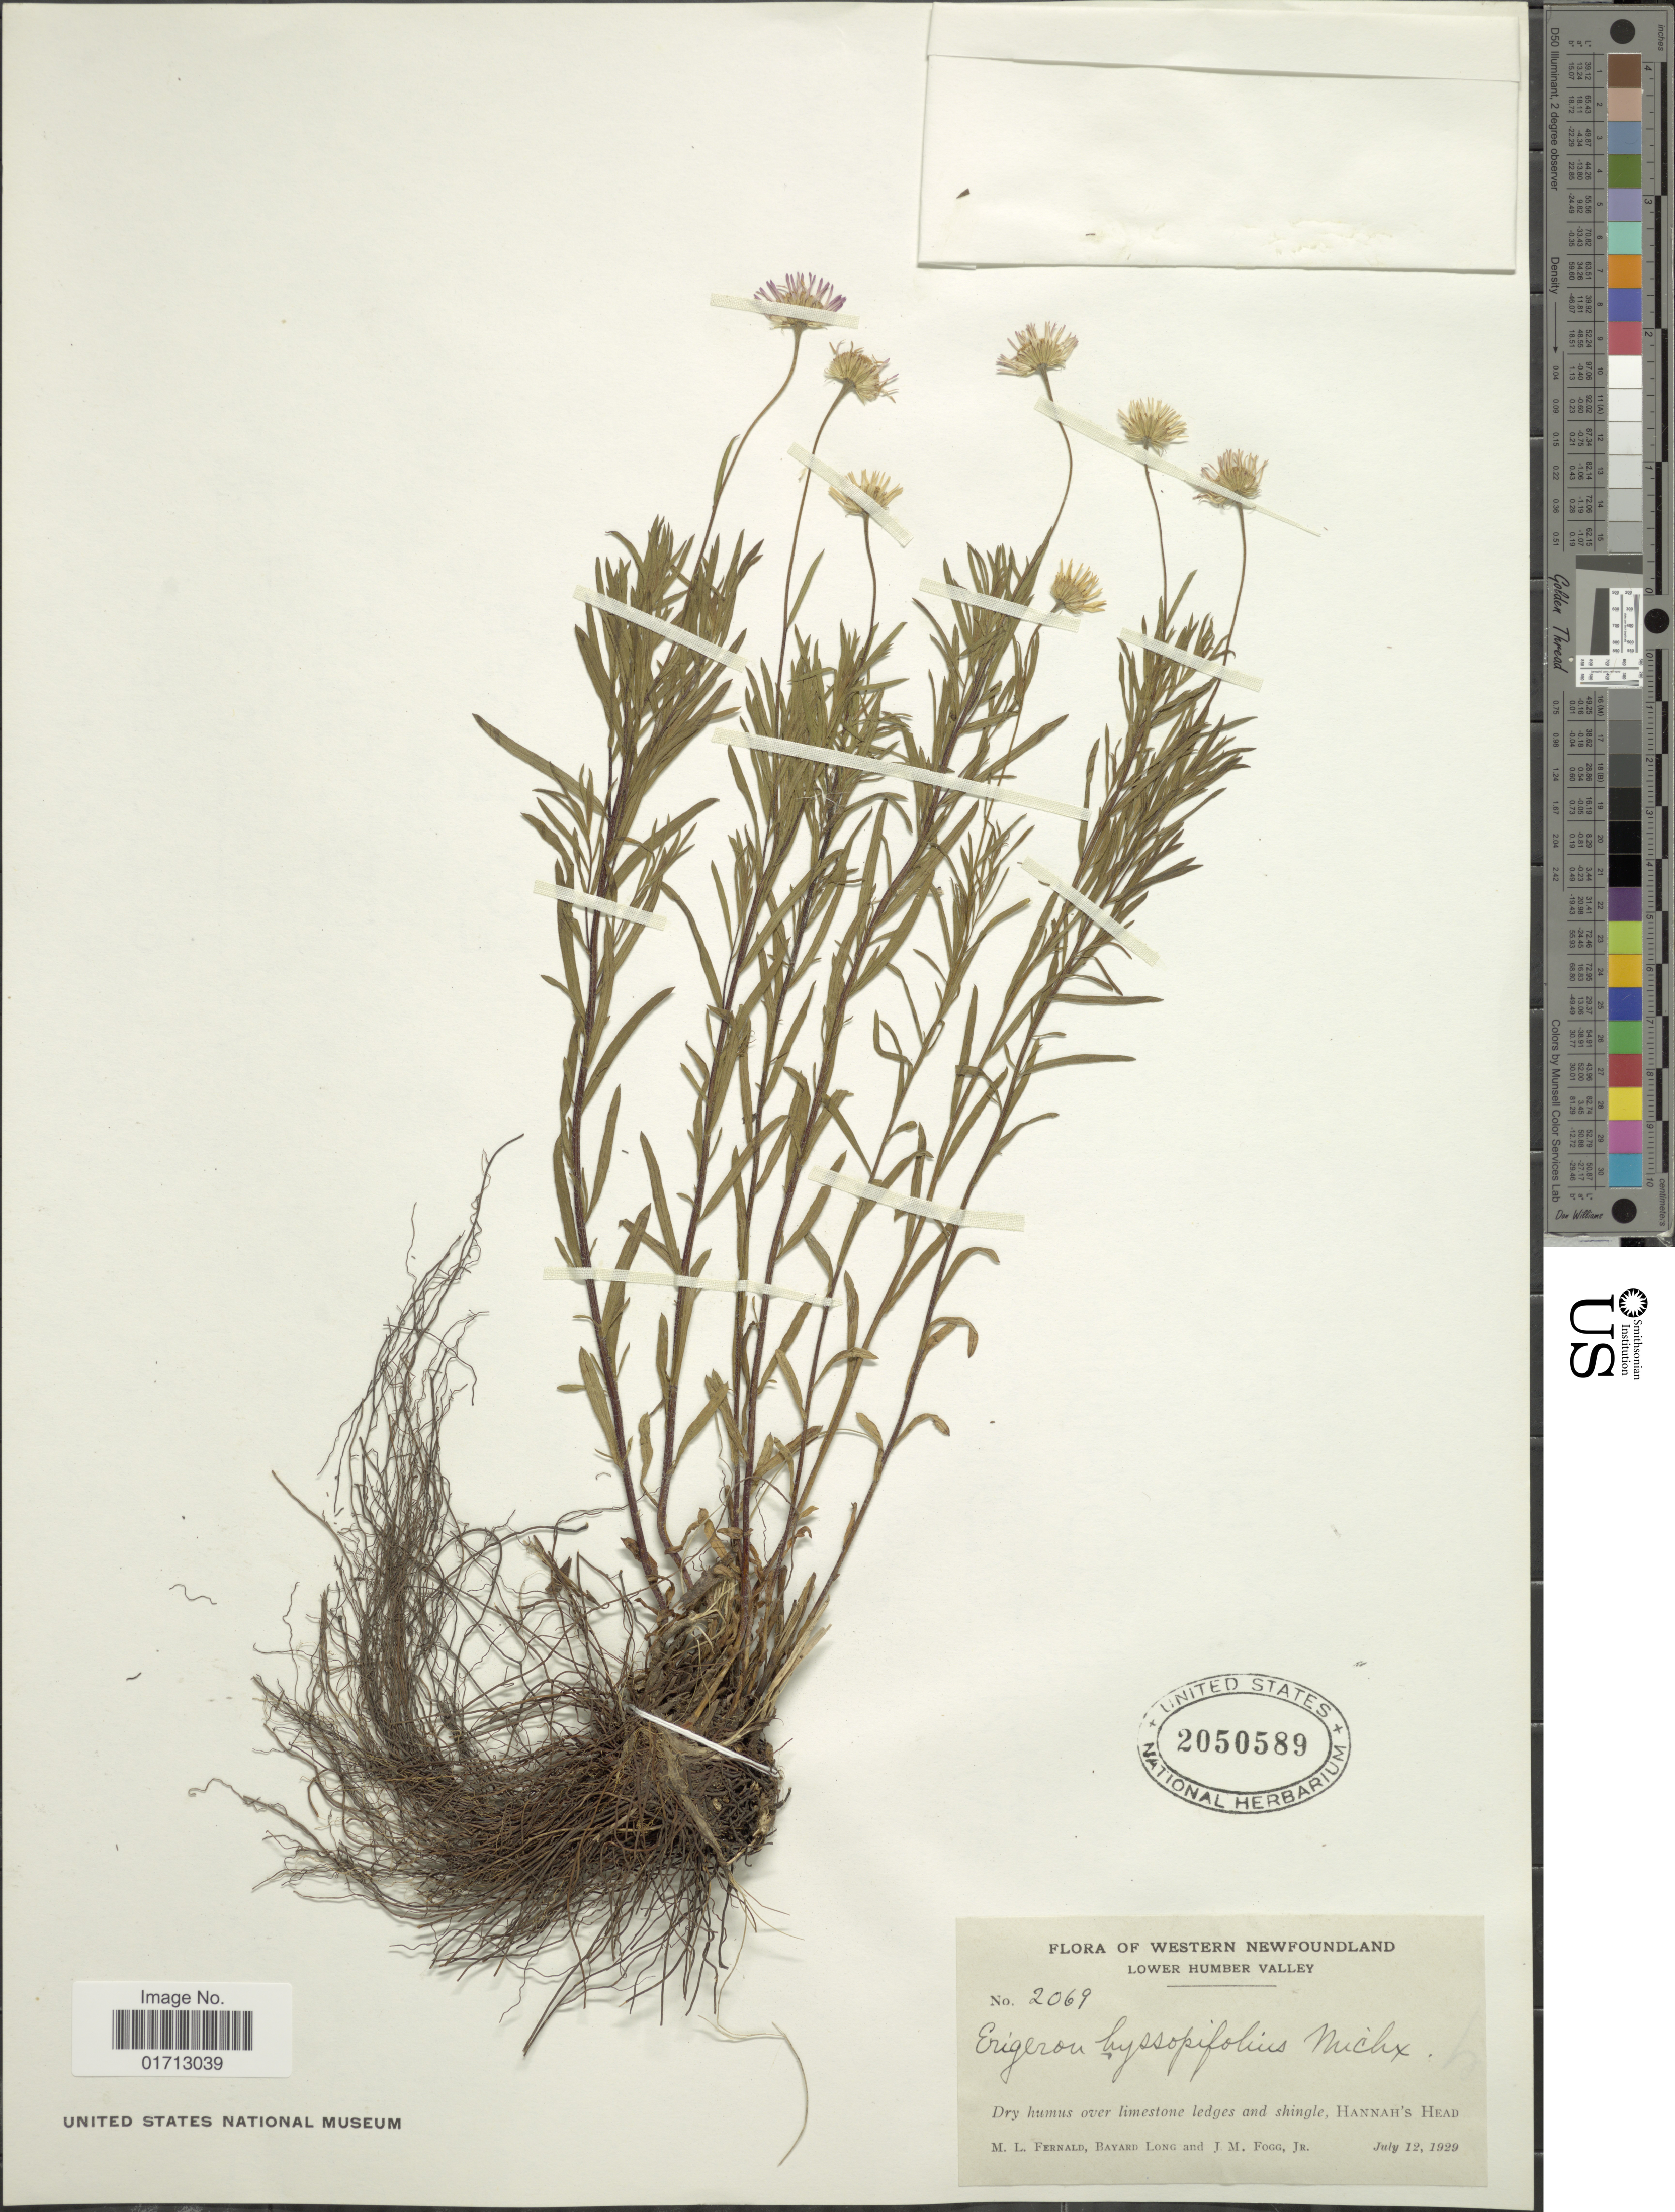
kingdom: Plantae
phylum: Tracheophyta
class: Magnoliopsida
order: Asterales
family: Asteraceae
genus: Erigeron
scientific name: Erigeron hyssopifolius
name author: Michx.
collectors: M. L. Fernald, B. Long & J. Fogg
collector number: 2069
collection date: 1929-07-12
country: Canada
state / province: Newfoundland and Labrador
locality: Western Newfoundland, lower Humber Valley, Hannah's Head.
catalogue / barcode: US 2050589